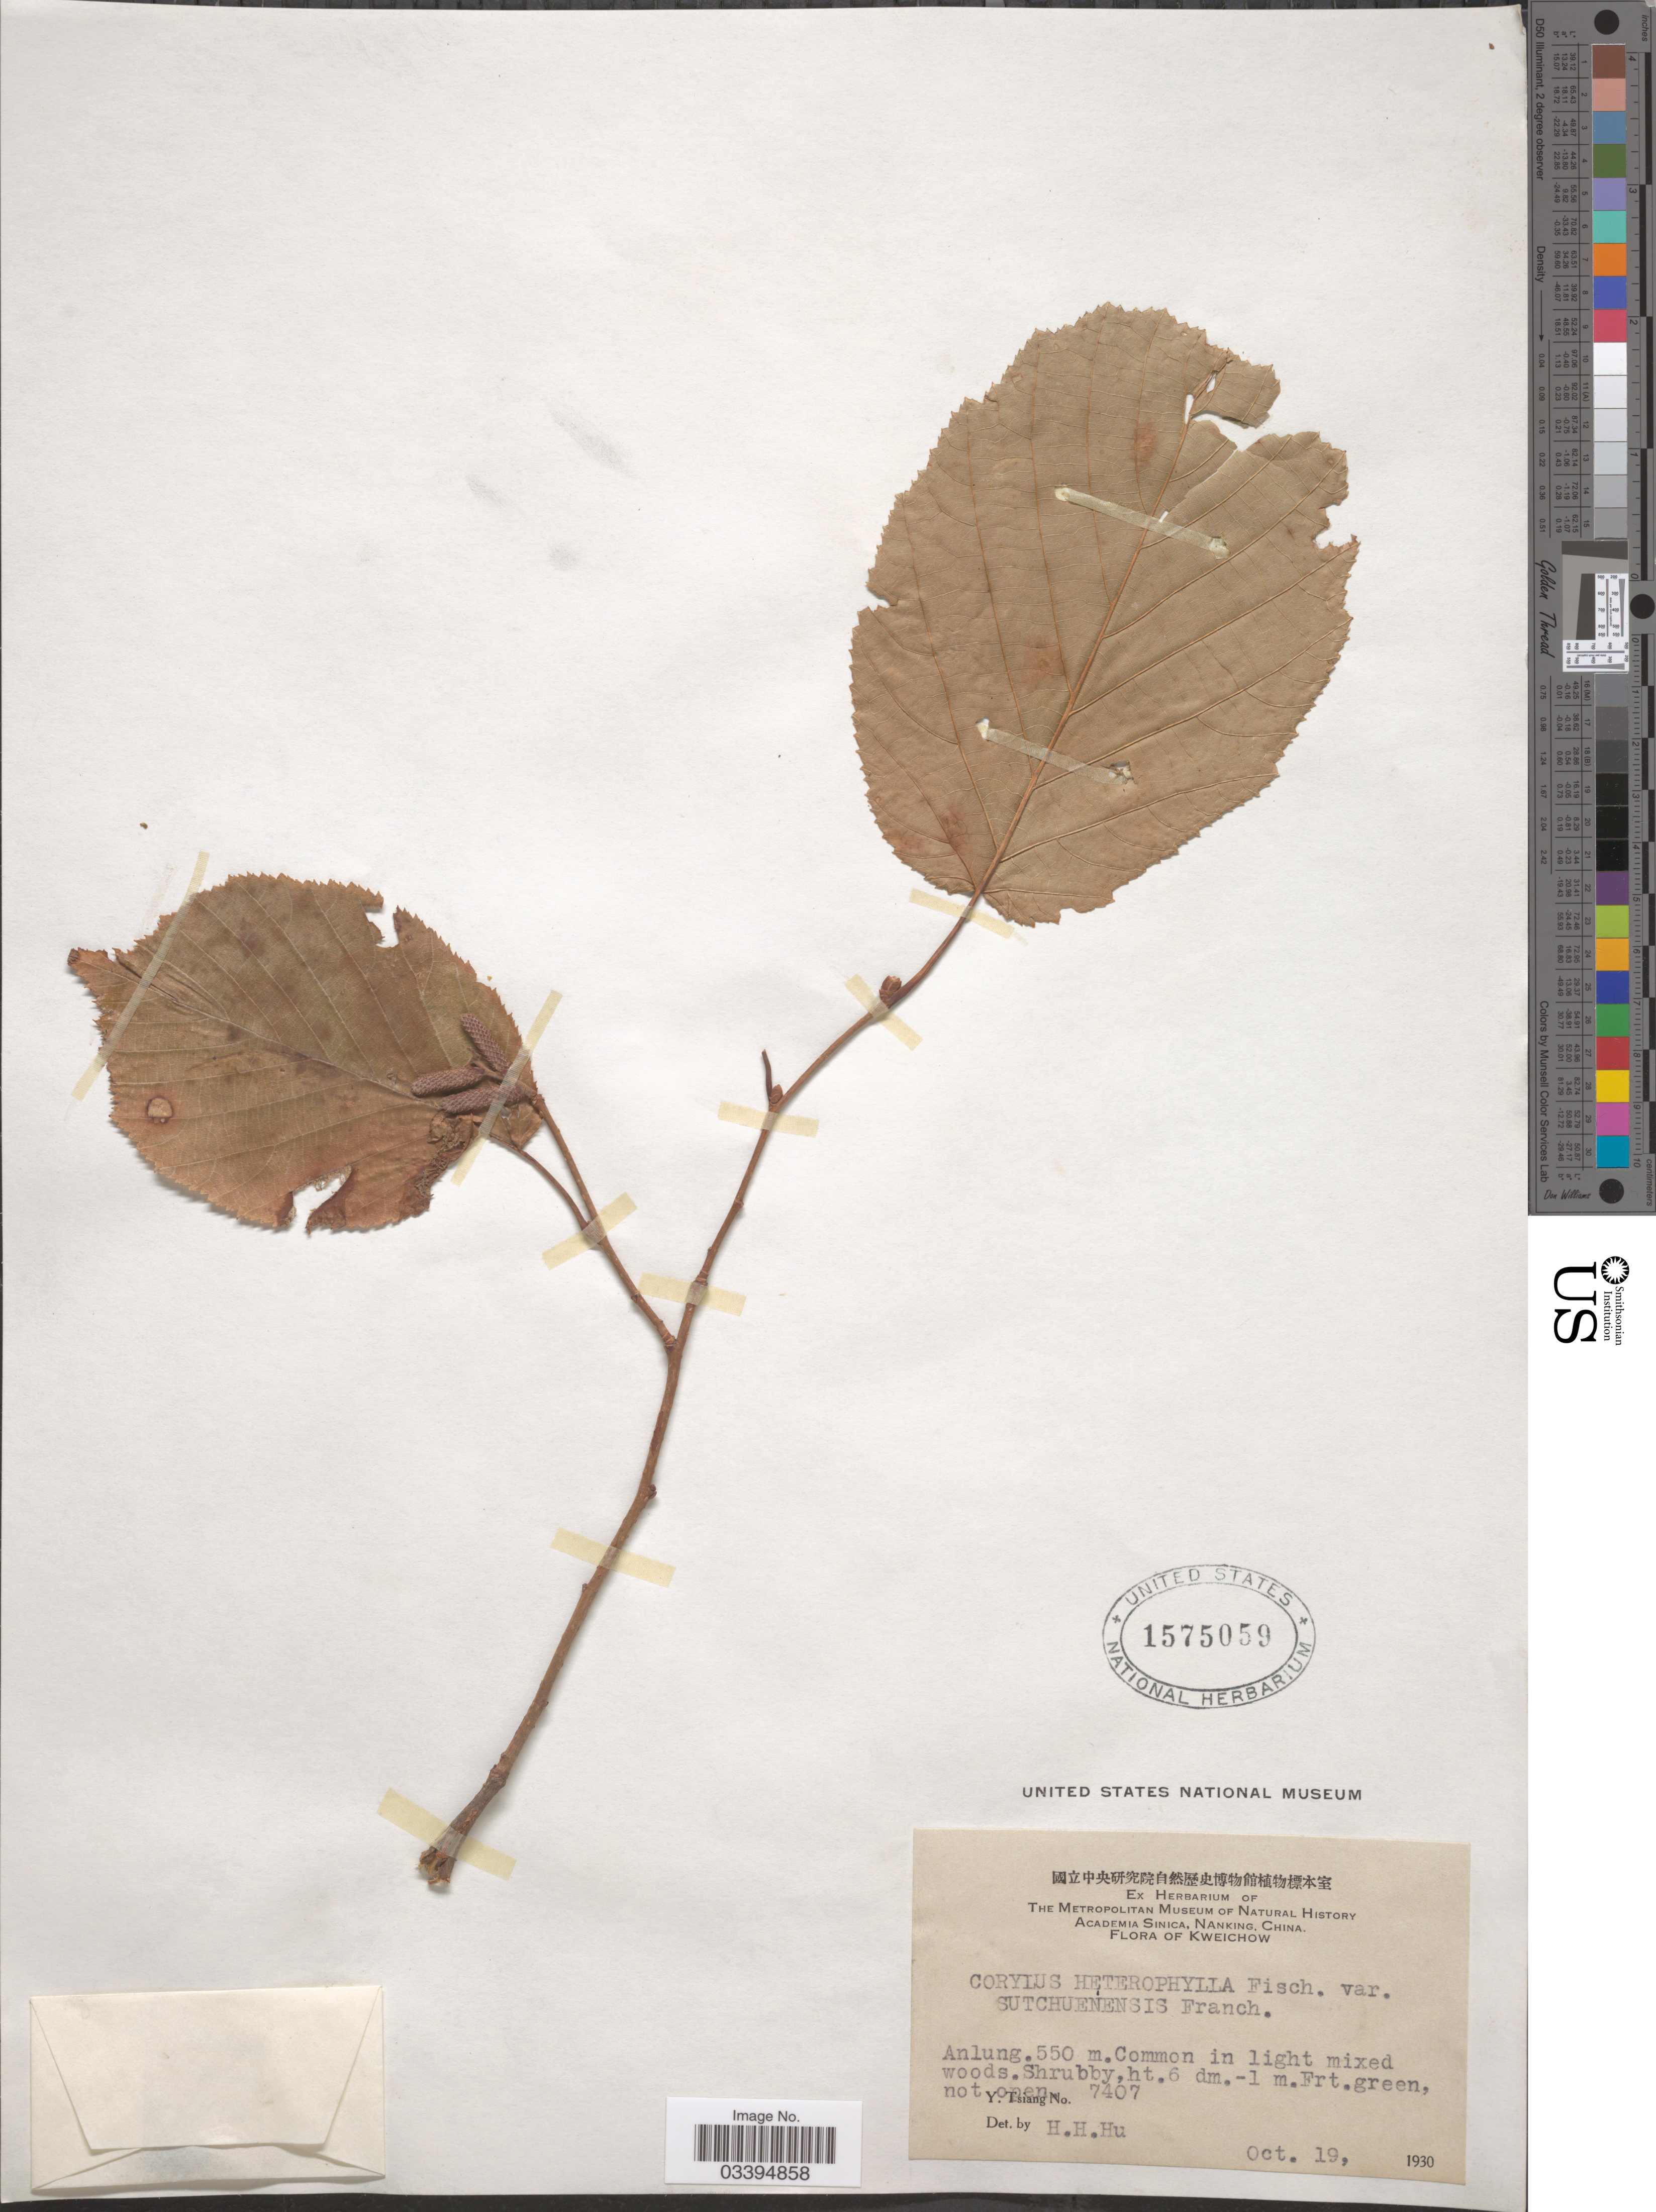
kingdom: Plantae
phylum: Tracheophyta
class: Magnoliopsida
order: Fagales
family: Betulaceae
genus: Corylus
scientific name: Corylus heterophylla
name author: Fisch. ex Trautv.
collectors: Y. Tsiang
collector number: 7407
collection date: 1930-10-19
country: China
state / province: Guizhou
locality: Kweichow. Anlung.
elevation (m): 550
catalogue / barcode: US 1575059